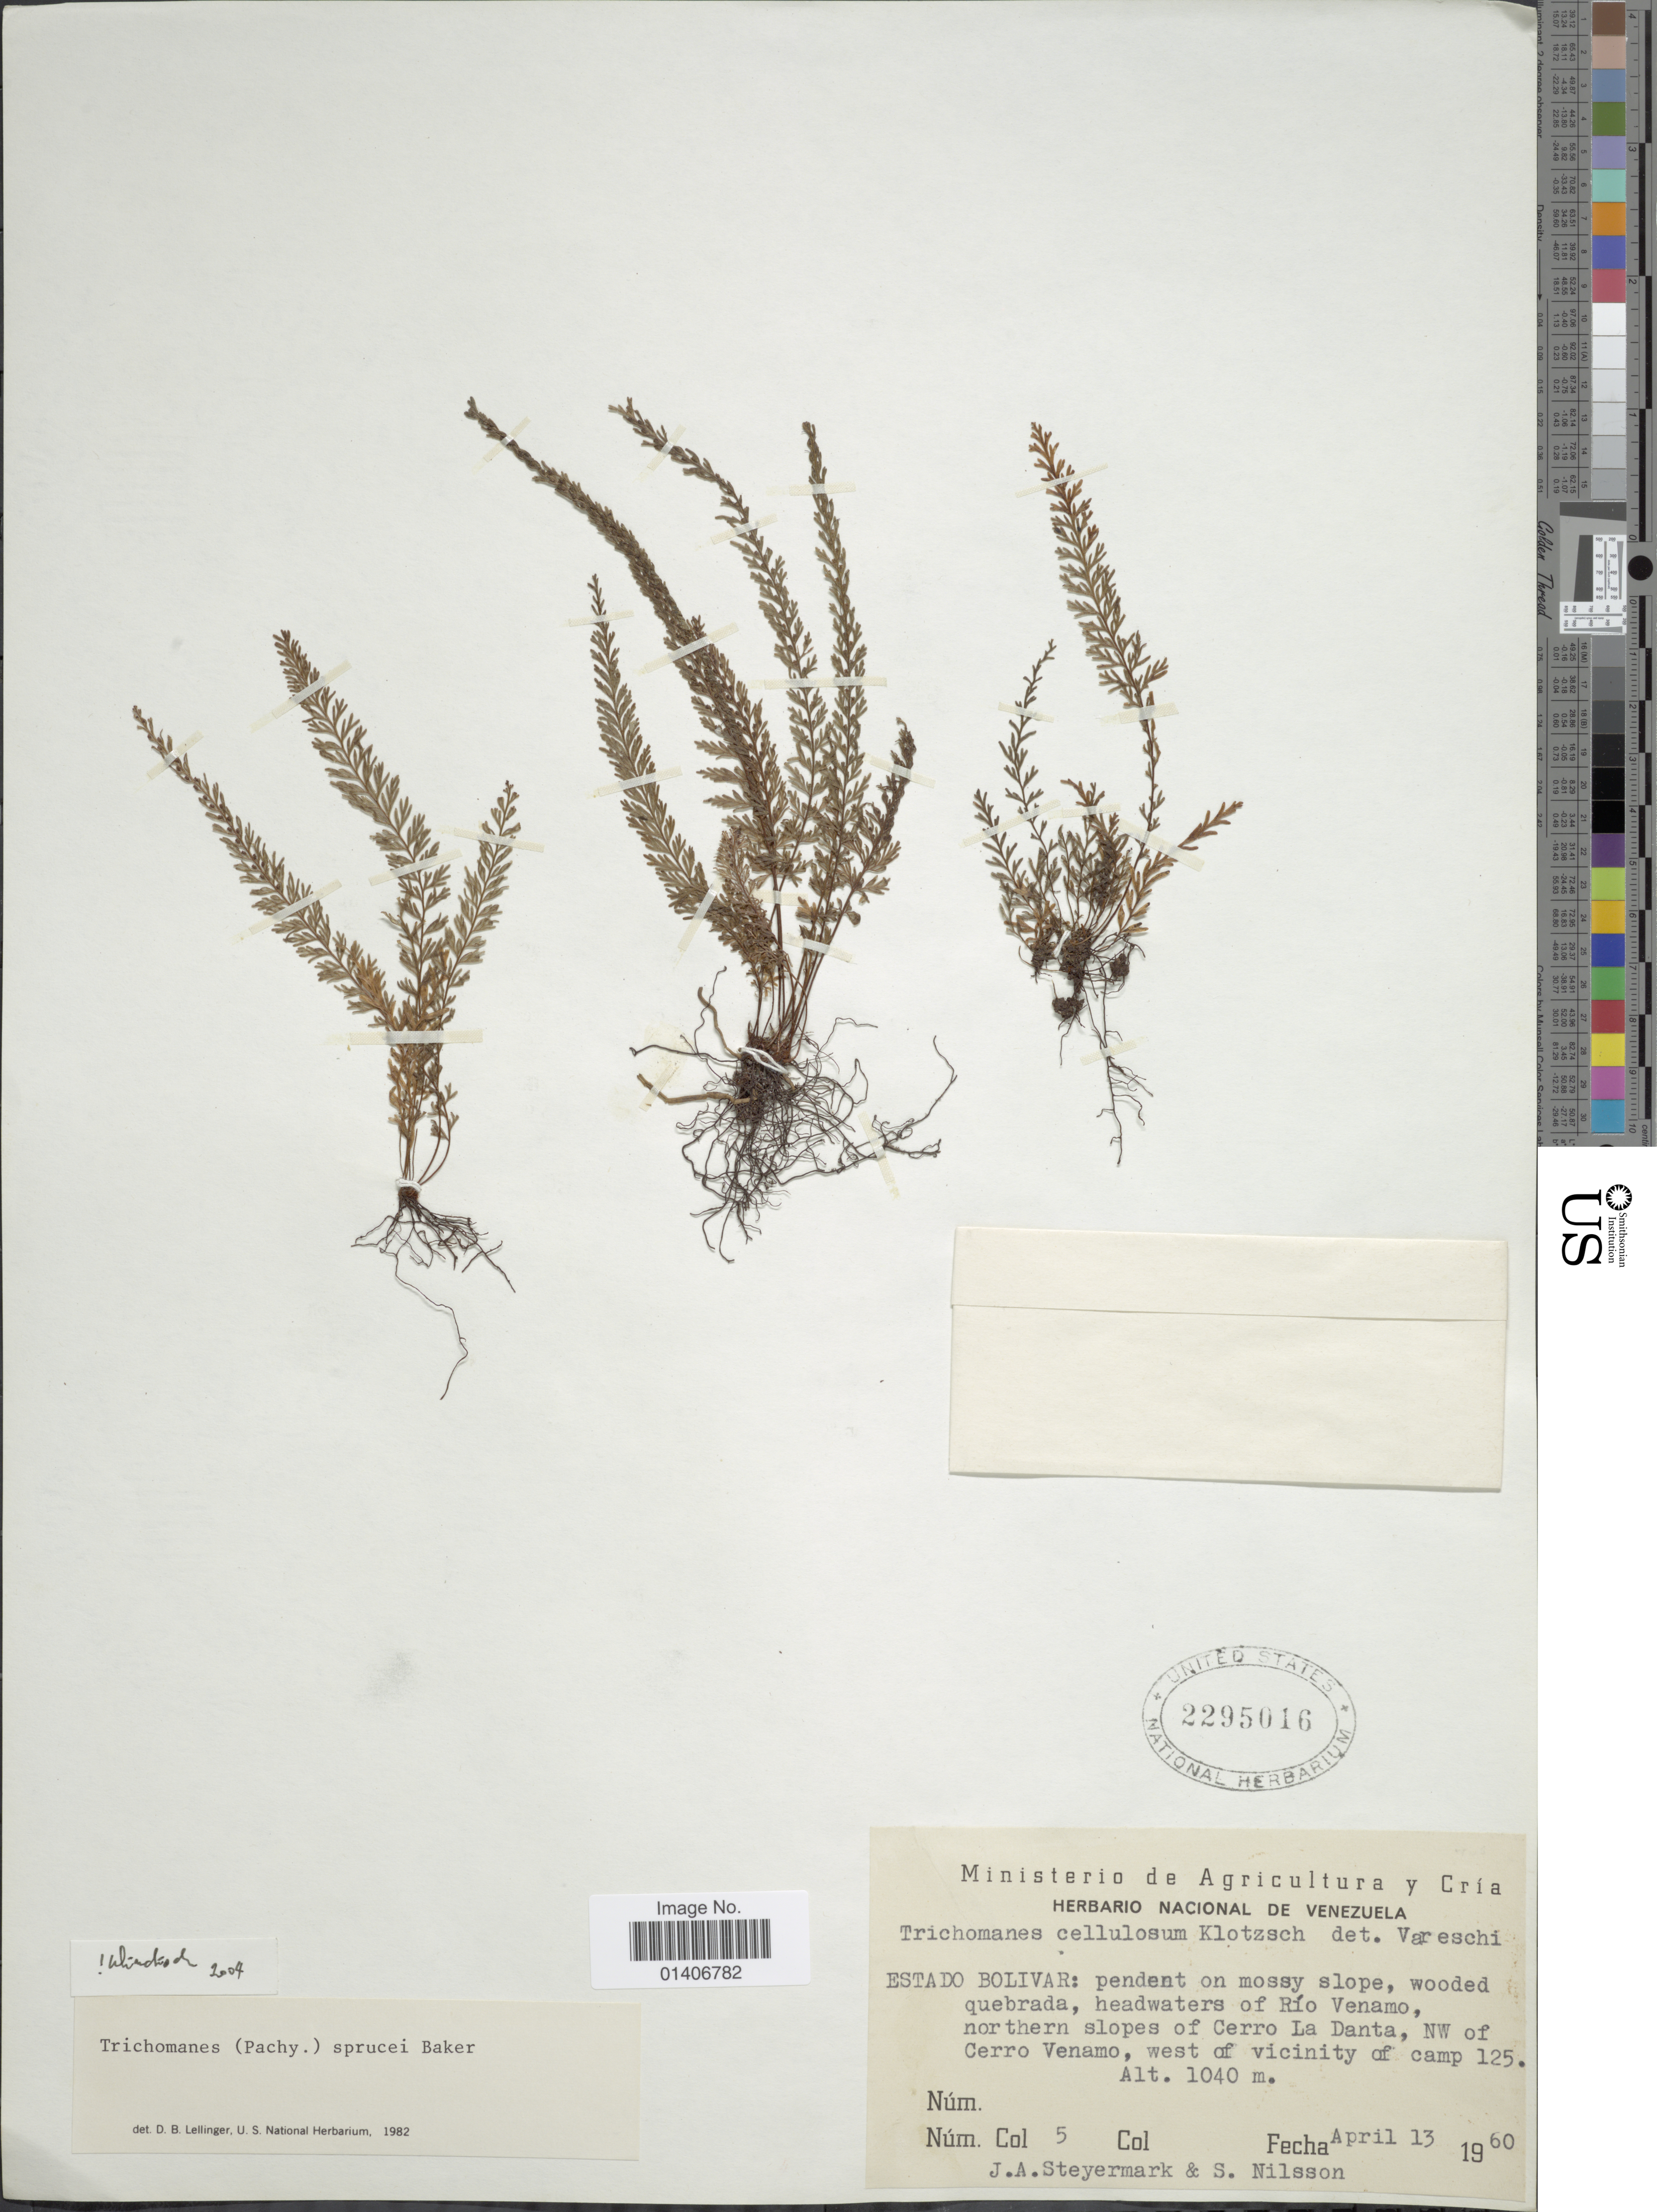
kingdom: Plantae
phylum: Tracheophyta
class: Polypodiopsida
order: Hymenophyllales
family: Hymenophyllaceae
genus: Abrodictyum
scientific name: Abrodictyum sprucei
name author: (Baker) Ebihara & Dubuisson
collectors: J. Steyermark & S. Nilsson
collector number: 5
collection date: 1960-04-13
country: Venezuela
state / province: Bolivar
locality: Headwaters of Rio venamo, northern slopes of Cerro La Danta, NW of Cerro Venamo, west of vicinity of camp 125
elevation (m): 1040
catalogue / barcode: US 2295016